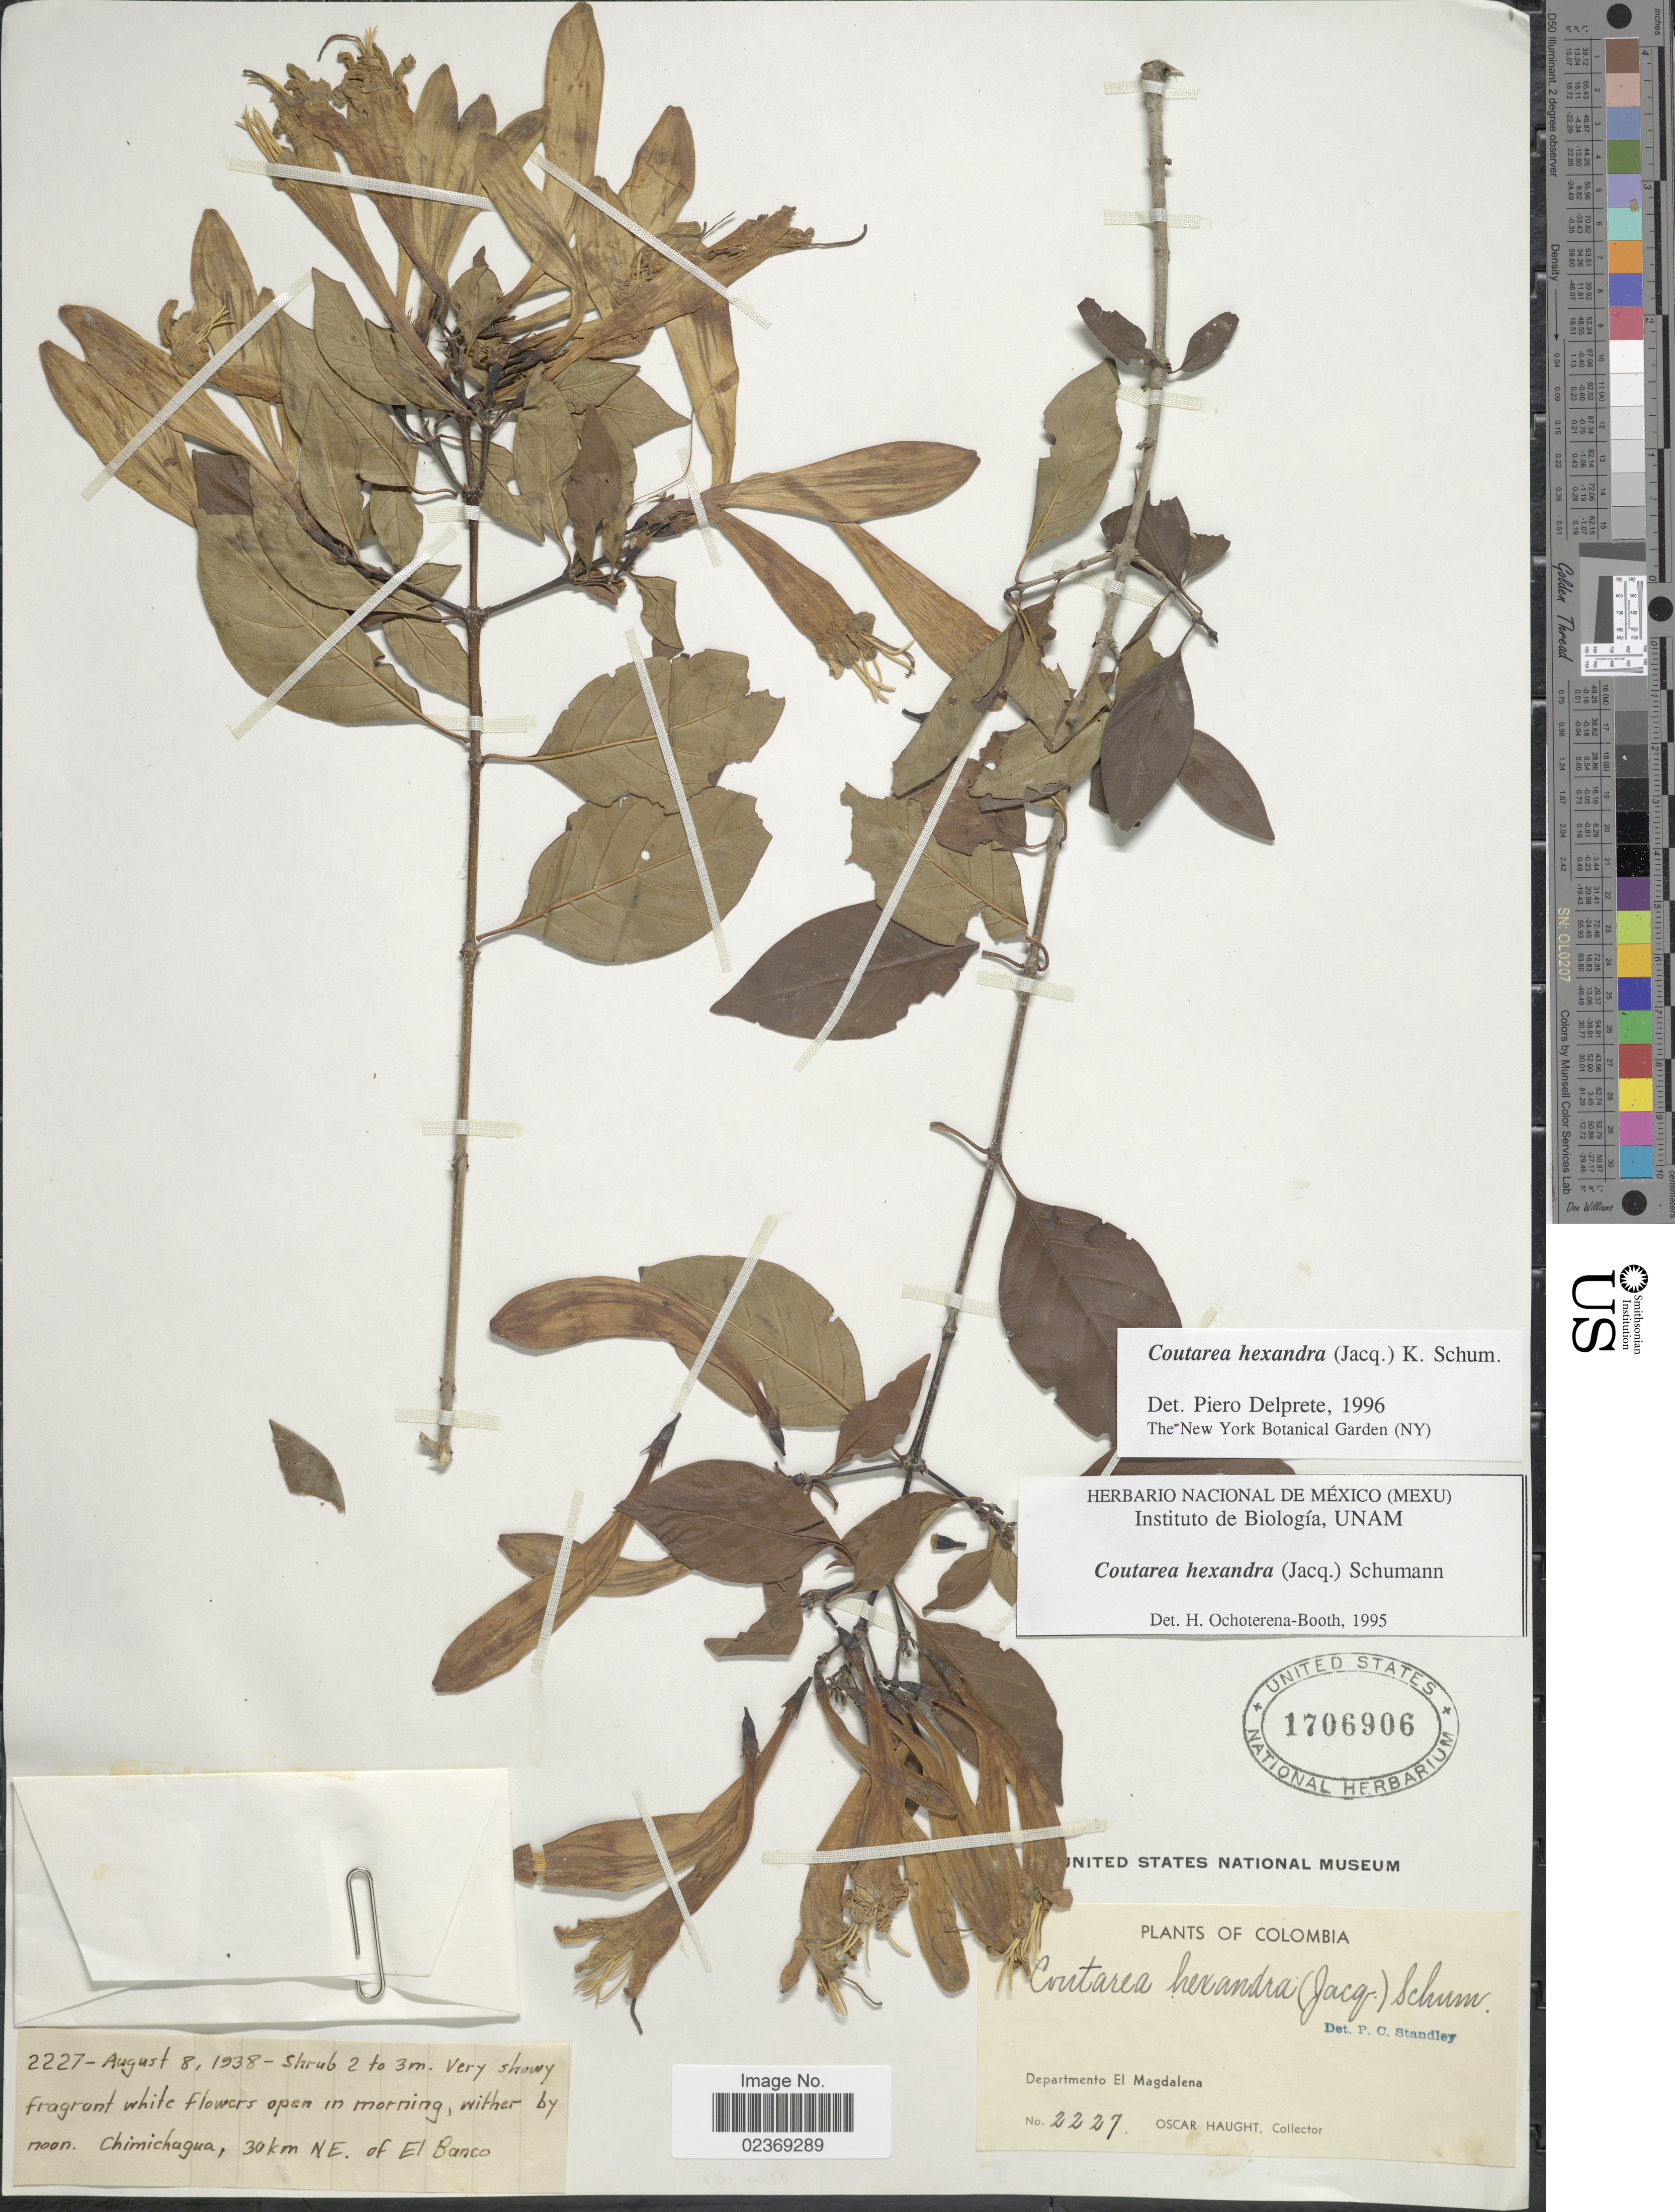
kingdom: Plantae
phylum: Tracheophyta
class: Magnoliopsida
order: Gentianales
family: Rubiaceae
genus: Coutarea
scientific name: Coutarea hexandra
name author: (Jacq.) K. Schum.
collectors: O. L. Haught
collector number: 2227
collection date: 1938-08-08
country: Colombia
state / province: Magdalena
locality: Departamento El Magdalena. Chimichagua, 30 km NE. of El Banco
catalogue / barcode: US 1706906